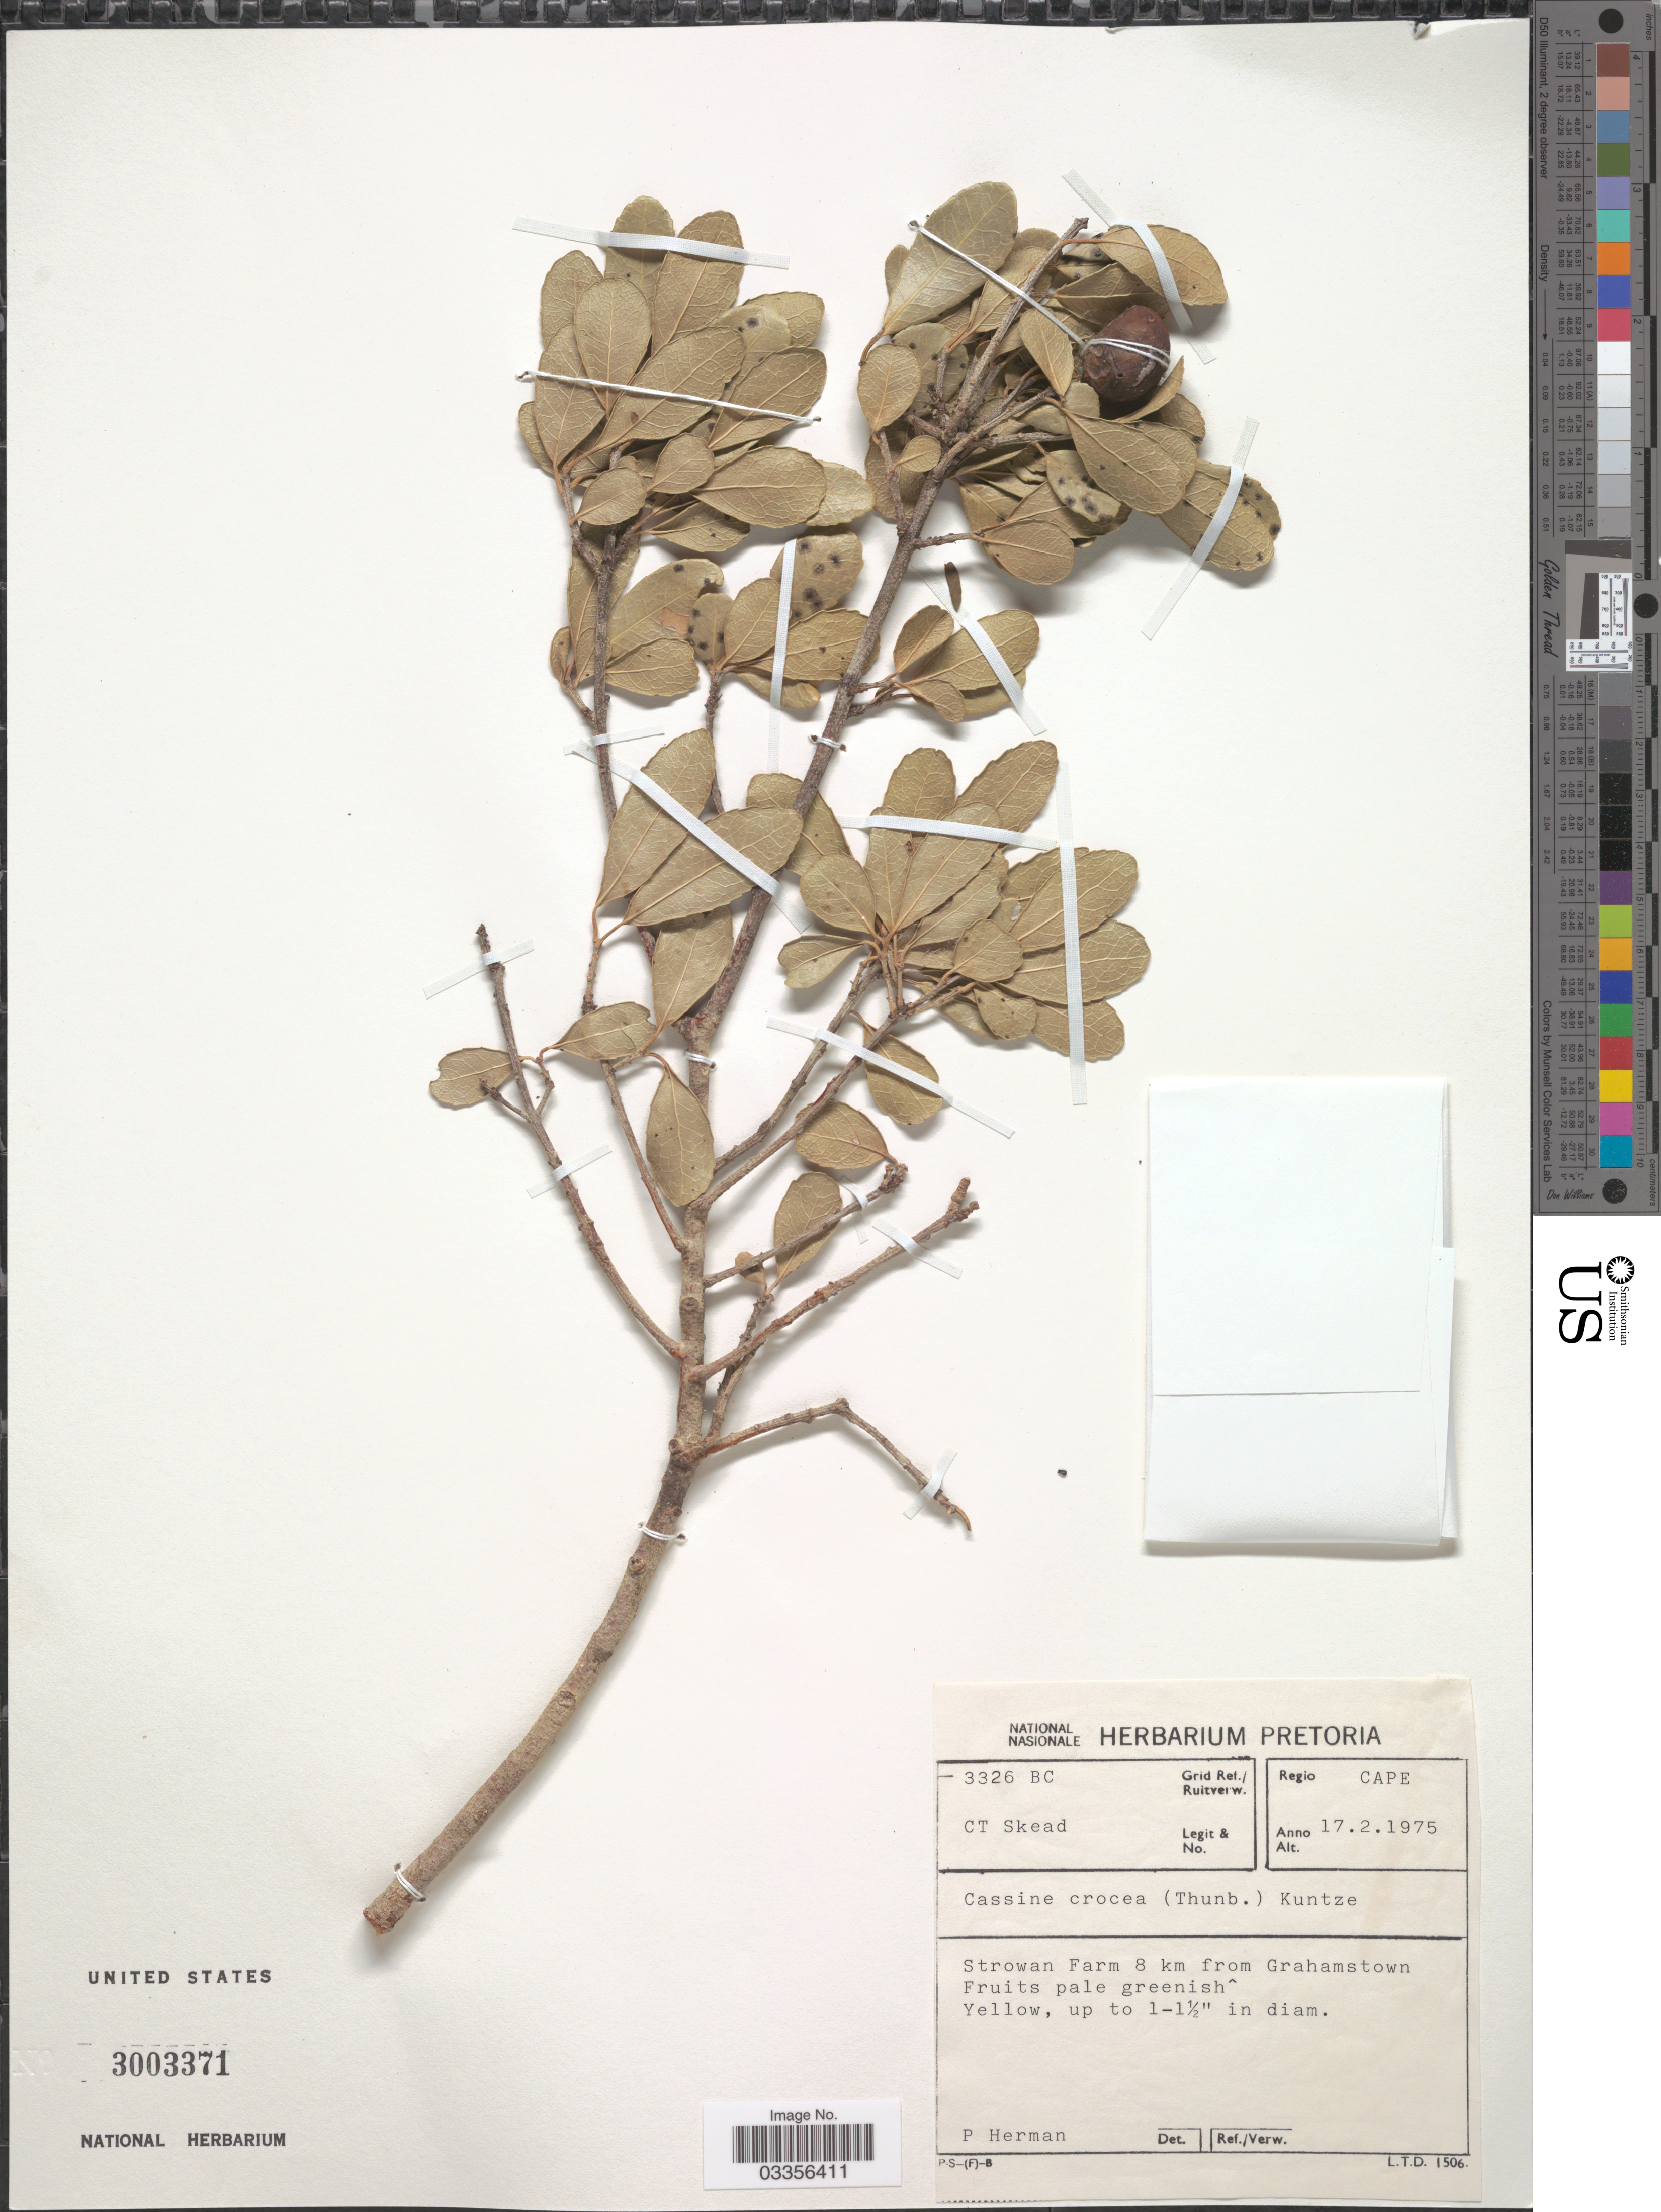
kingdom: Plantae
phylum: Tracheophyta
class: Magnoliopsida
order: Celastrales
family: Celastraceae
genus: Cassine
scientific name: Cassine crocea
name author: (Thunb.) C. Presl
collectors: C. Skead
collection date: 1975-02-17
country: South Africa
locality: Regio Cape. Grid Ref./ Ruitverw. 3326 BC. Strowan Farm 8 km from Grahamstown.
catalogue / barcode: US 3003371